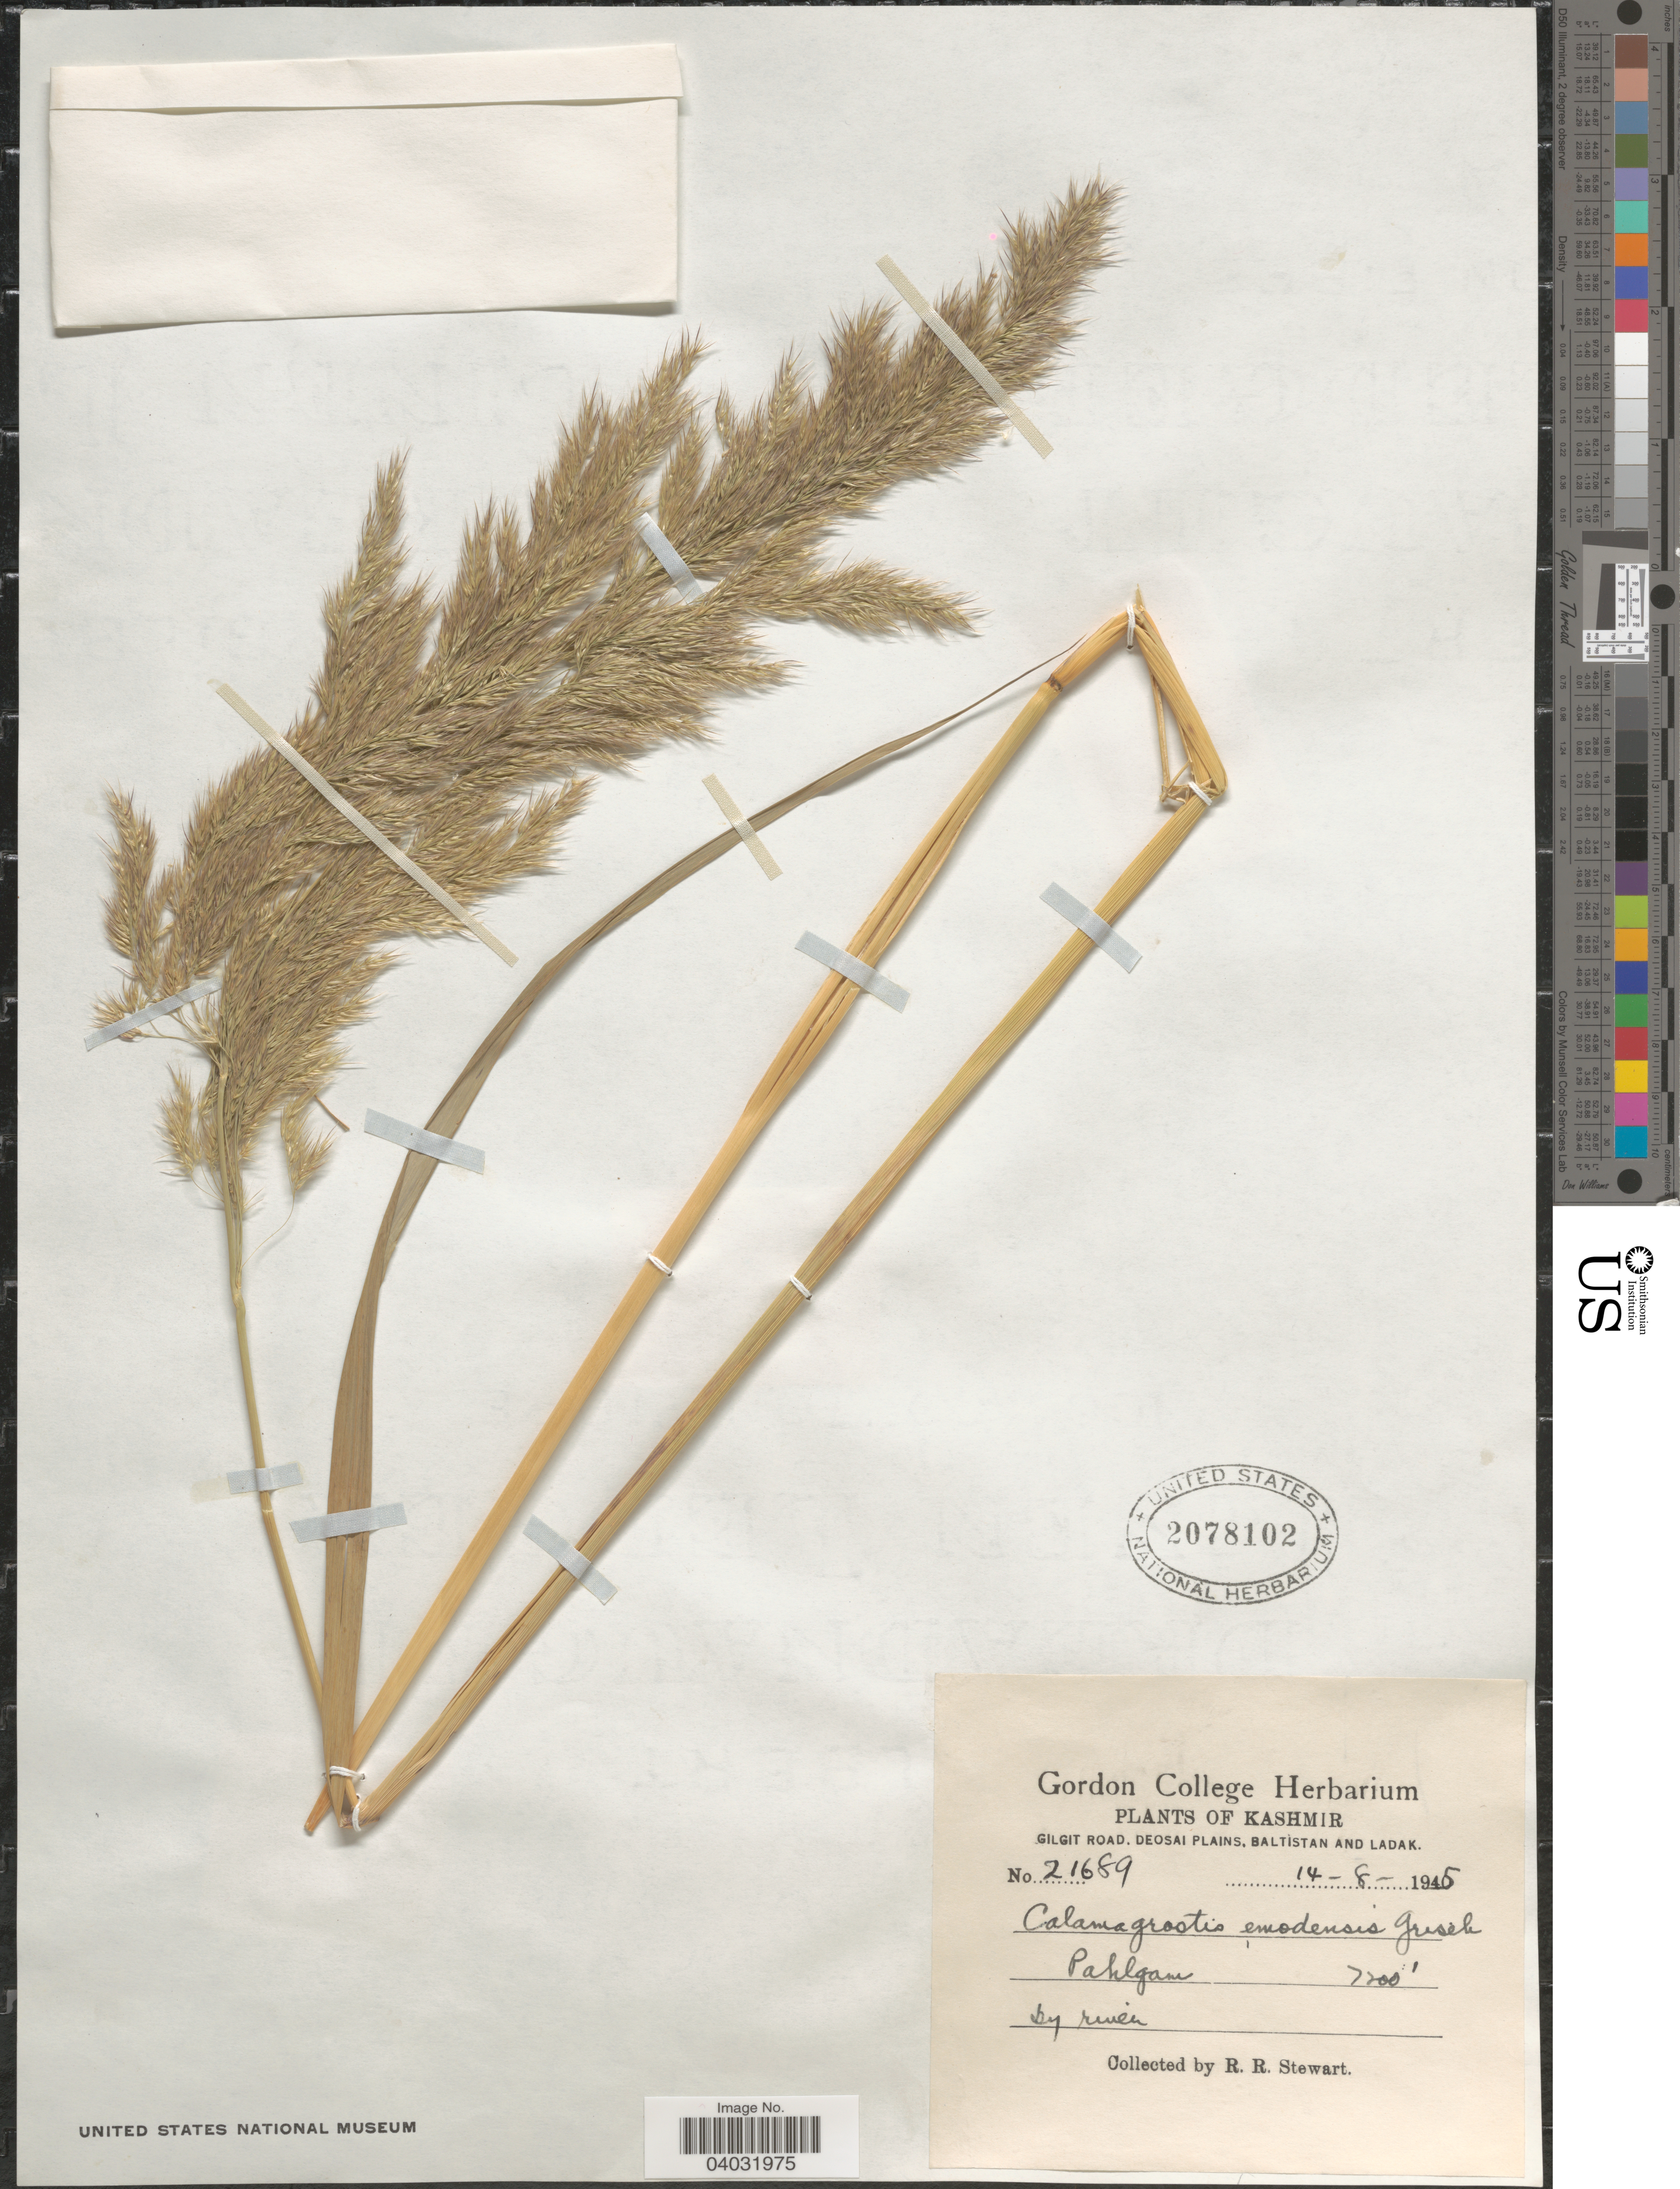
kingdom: Plantae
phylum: Tracheophyta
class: Liliopsida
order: Poales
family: Poaceae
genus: Calamagrostis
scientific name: Calamagrostis emodensis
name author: Griseb.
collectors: R. Stewart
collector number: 21689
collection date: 1945-08-14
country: India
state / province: Jammu and Kashmir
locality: Kashmir. Gilgit Road, Deosai Plains, Baltistan and Ladak. Pahlgam.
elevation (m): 2195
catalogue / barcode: US 2078102